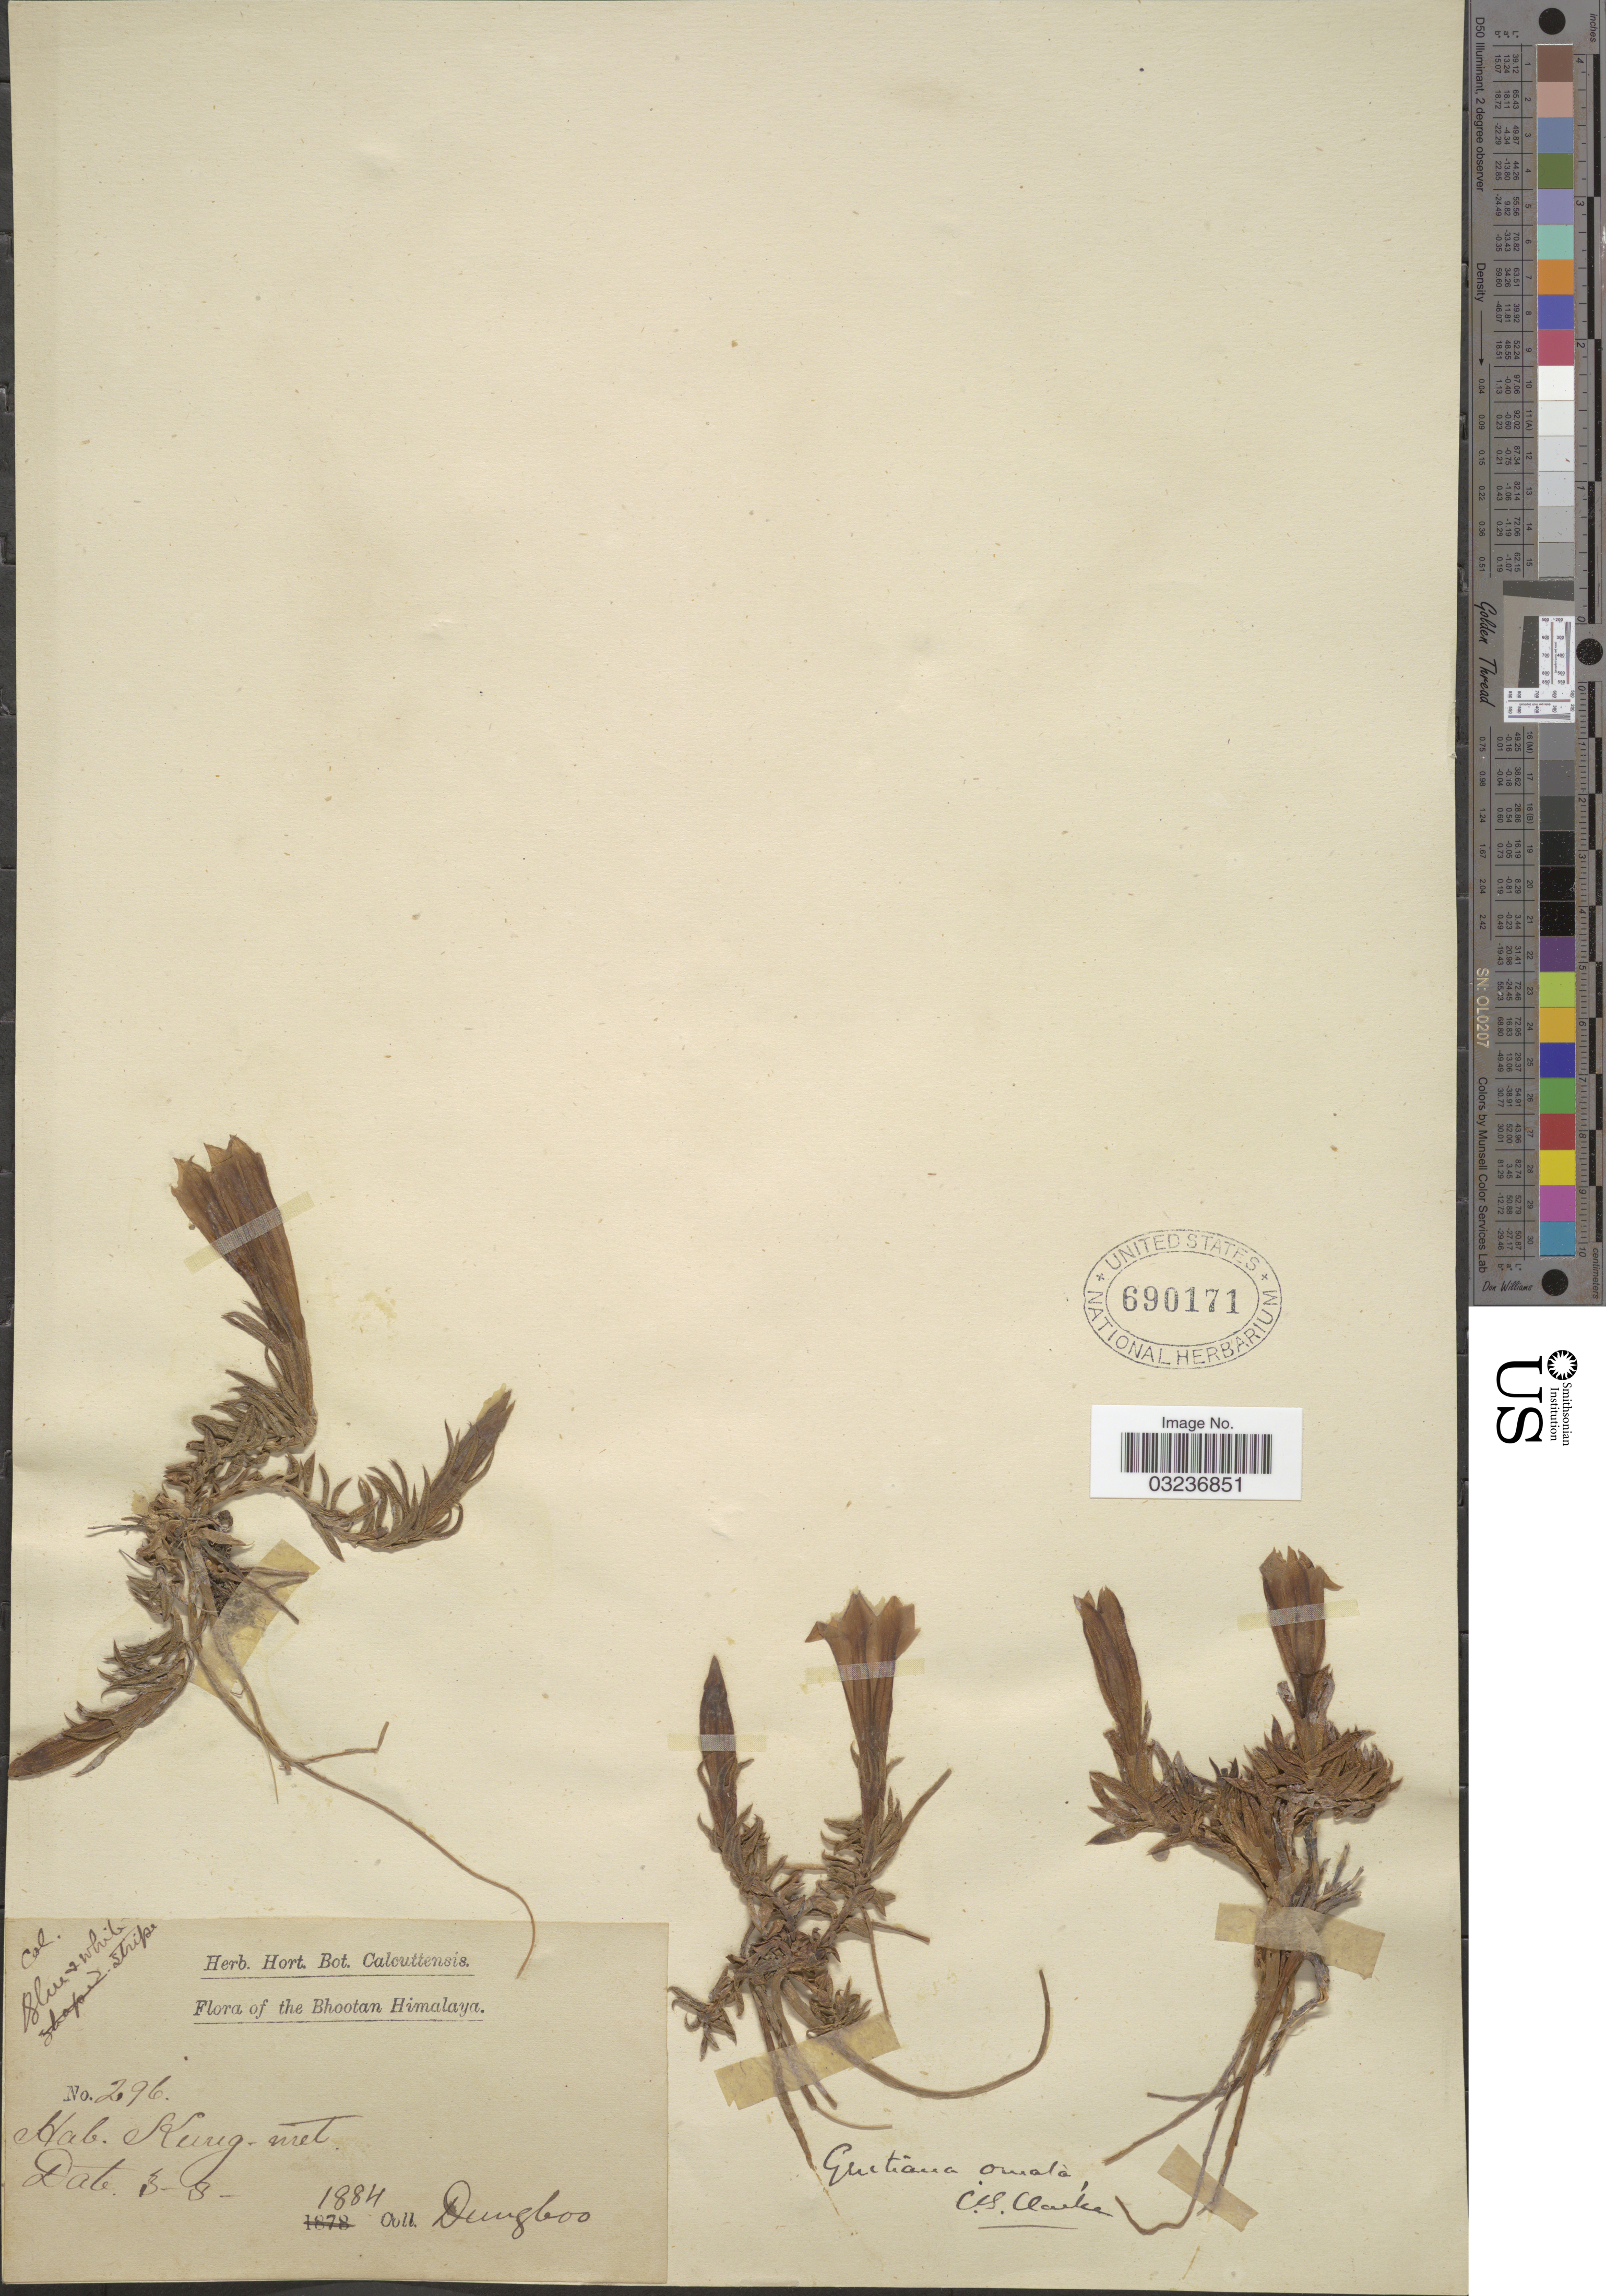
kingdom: Plantae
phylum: Tracheophyta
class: Magnoliopsida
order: Gentianales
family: Gentianaceae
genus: Gentiana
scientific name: Gentiana ornata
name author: (D. Don) Wall. ex Griseb.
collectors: Dungboo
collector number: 296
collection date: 1884-08-03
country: Bhutan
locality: The Bhootan Himalaya, Kureg-met [interpreted].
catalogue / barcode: US 690171